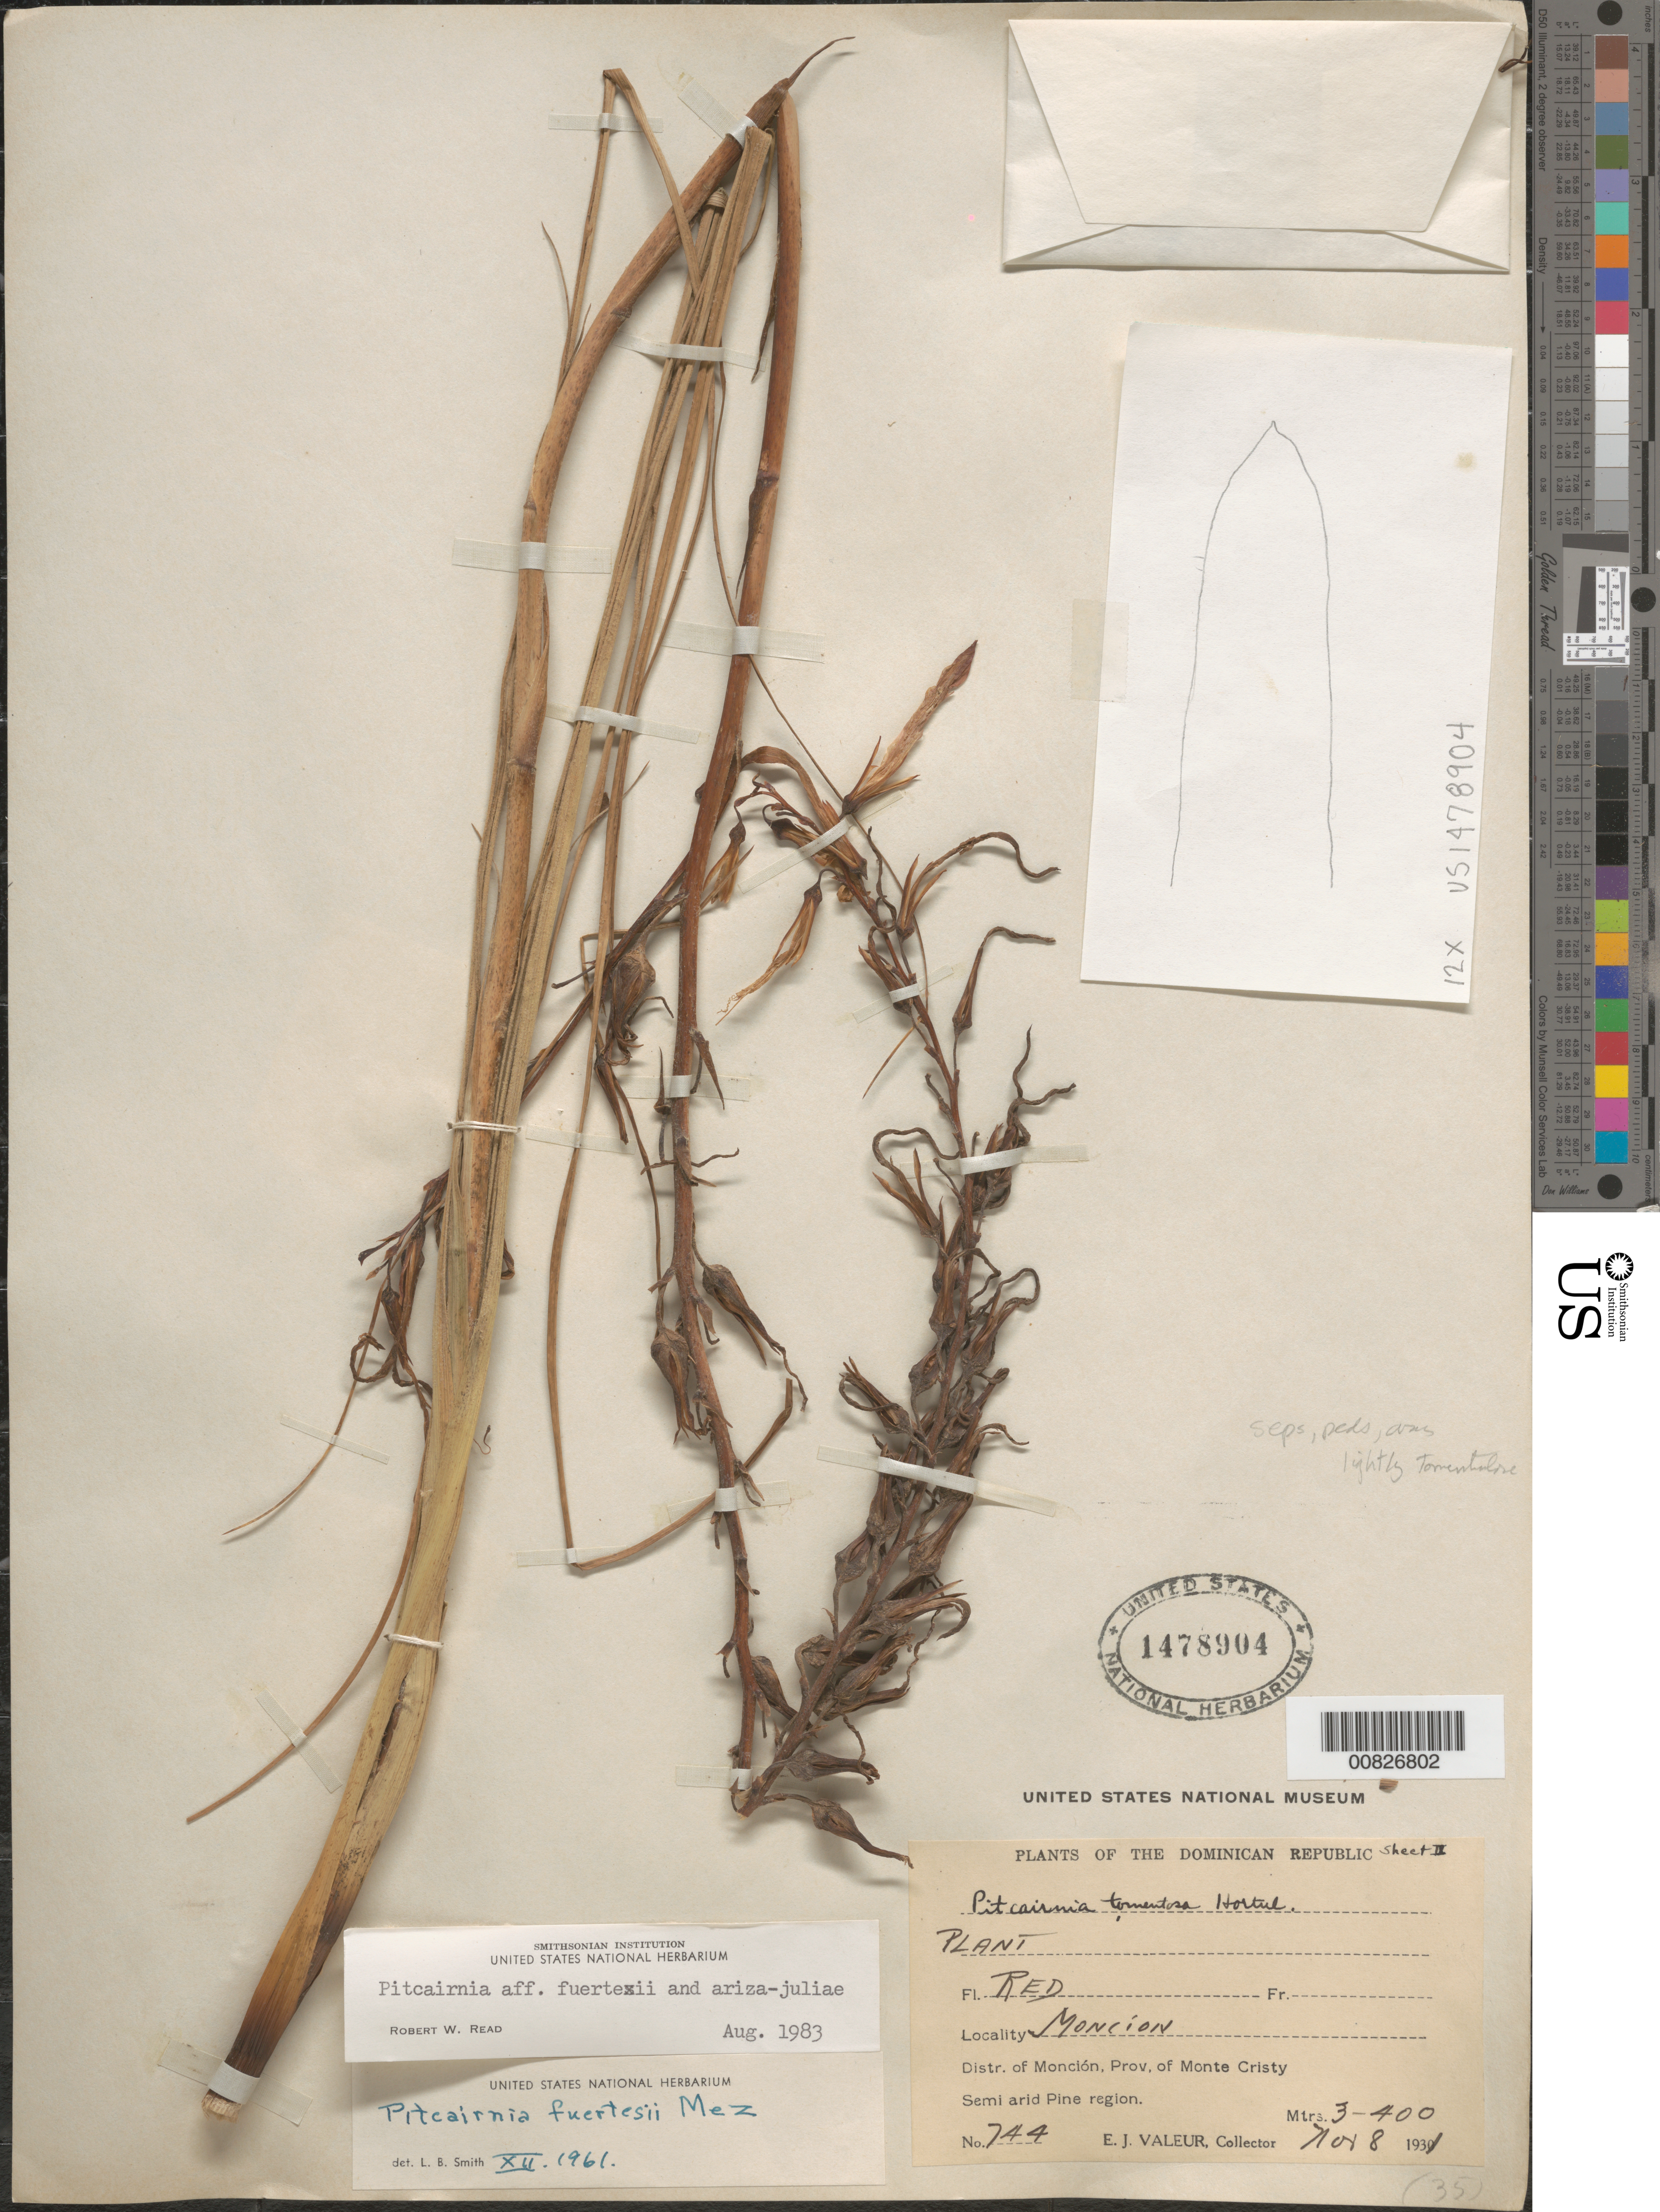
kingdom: Plantae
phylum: Tracheophyta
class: Liliopsida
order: Poales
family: Bromeliaceae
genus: Pitcairnia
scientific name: Pitcairnia fuertesii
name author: Mez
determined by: Read, Robert W., (US), NMNH (UNITED STATES)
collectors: E. Valeur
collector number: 744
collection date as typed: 08 Nov 1931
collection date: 1931-11-08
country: Dominican Republic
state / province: Monte Cristi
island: Hispaniola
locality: Distr. of Monción, Prov. of Montecristi.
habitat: Semi arid Pine region.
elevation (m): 300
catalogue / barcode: US 1478904